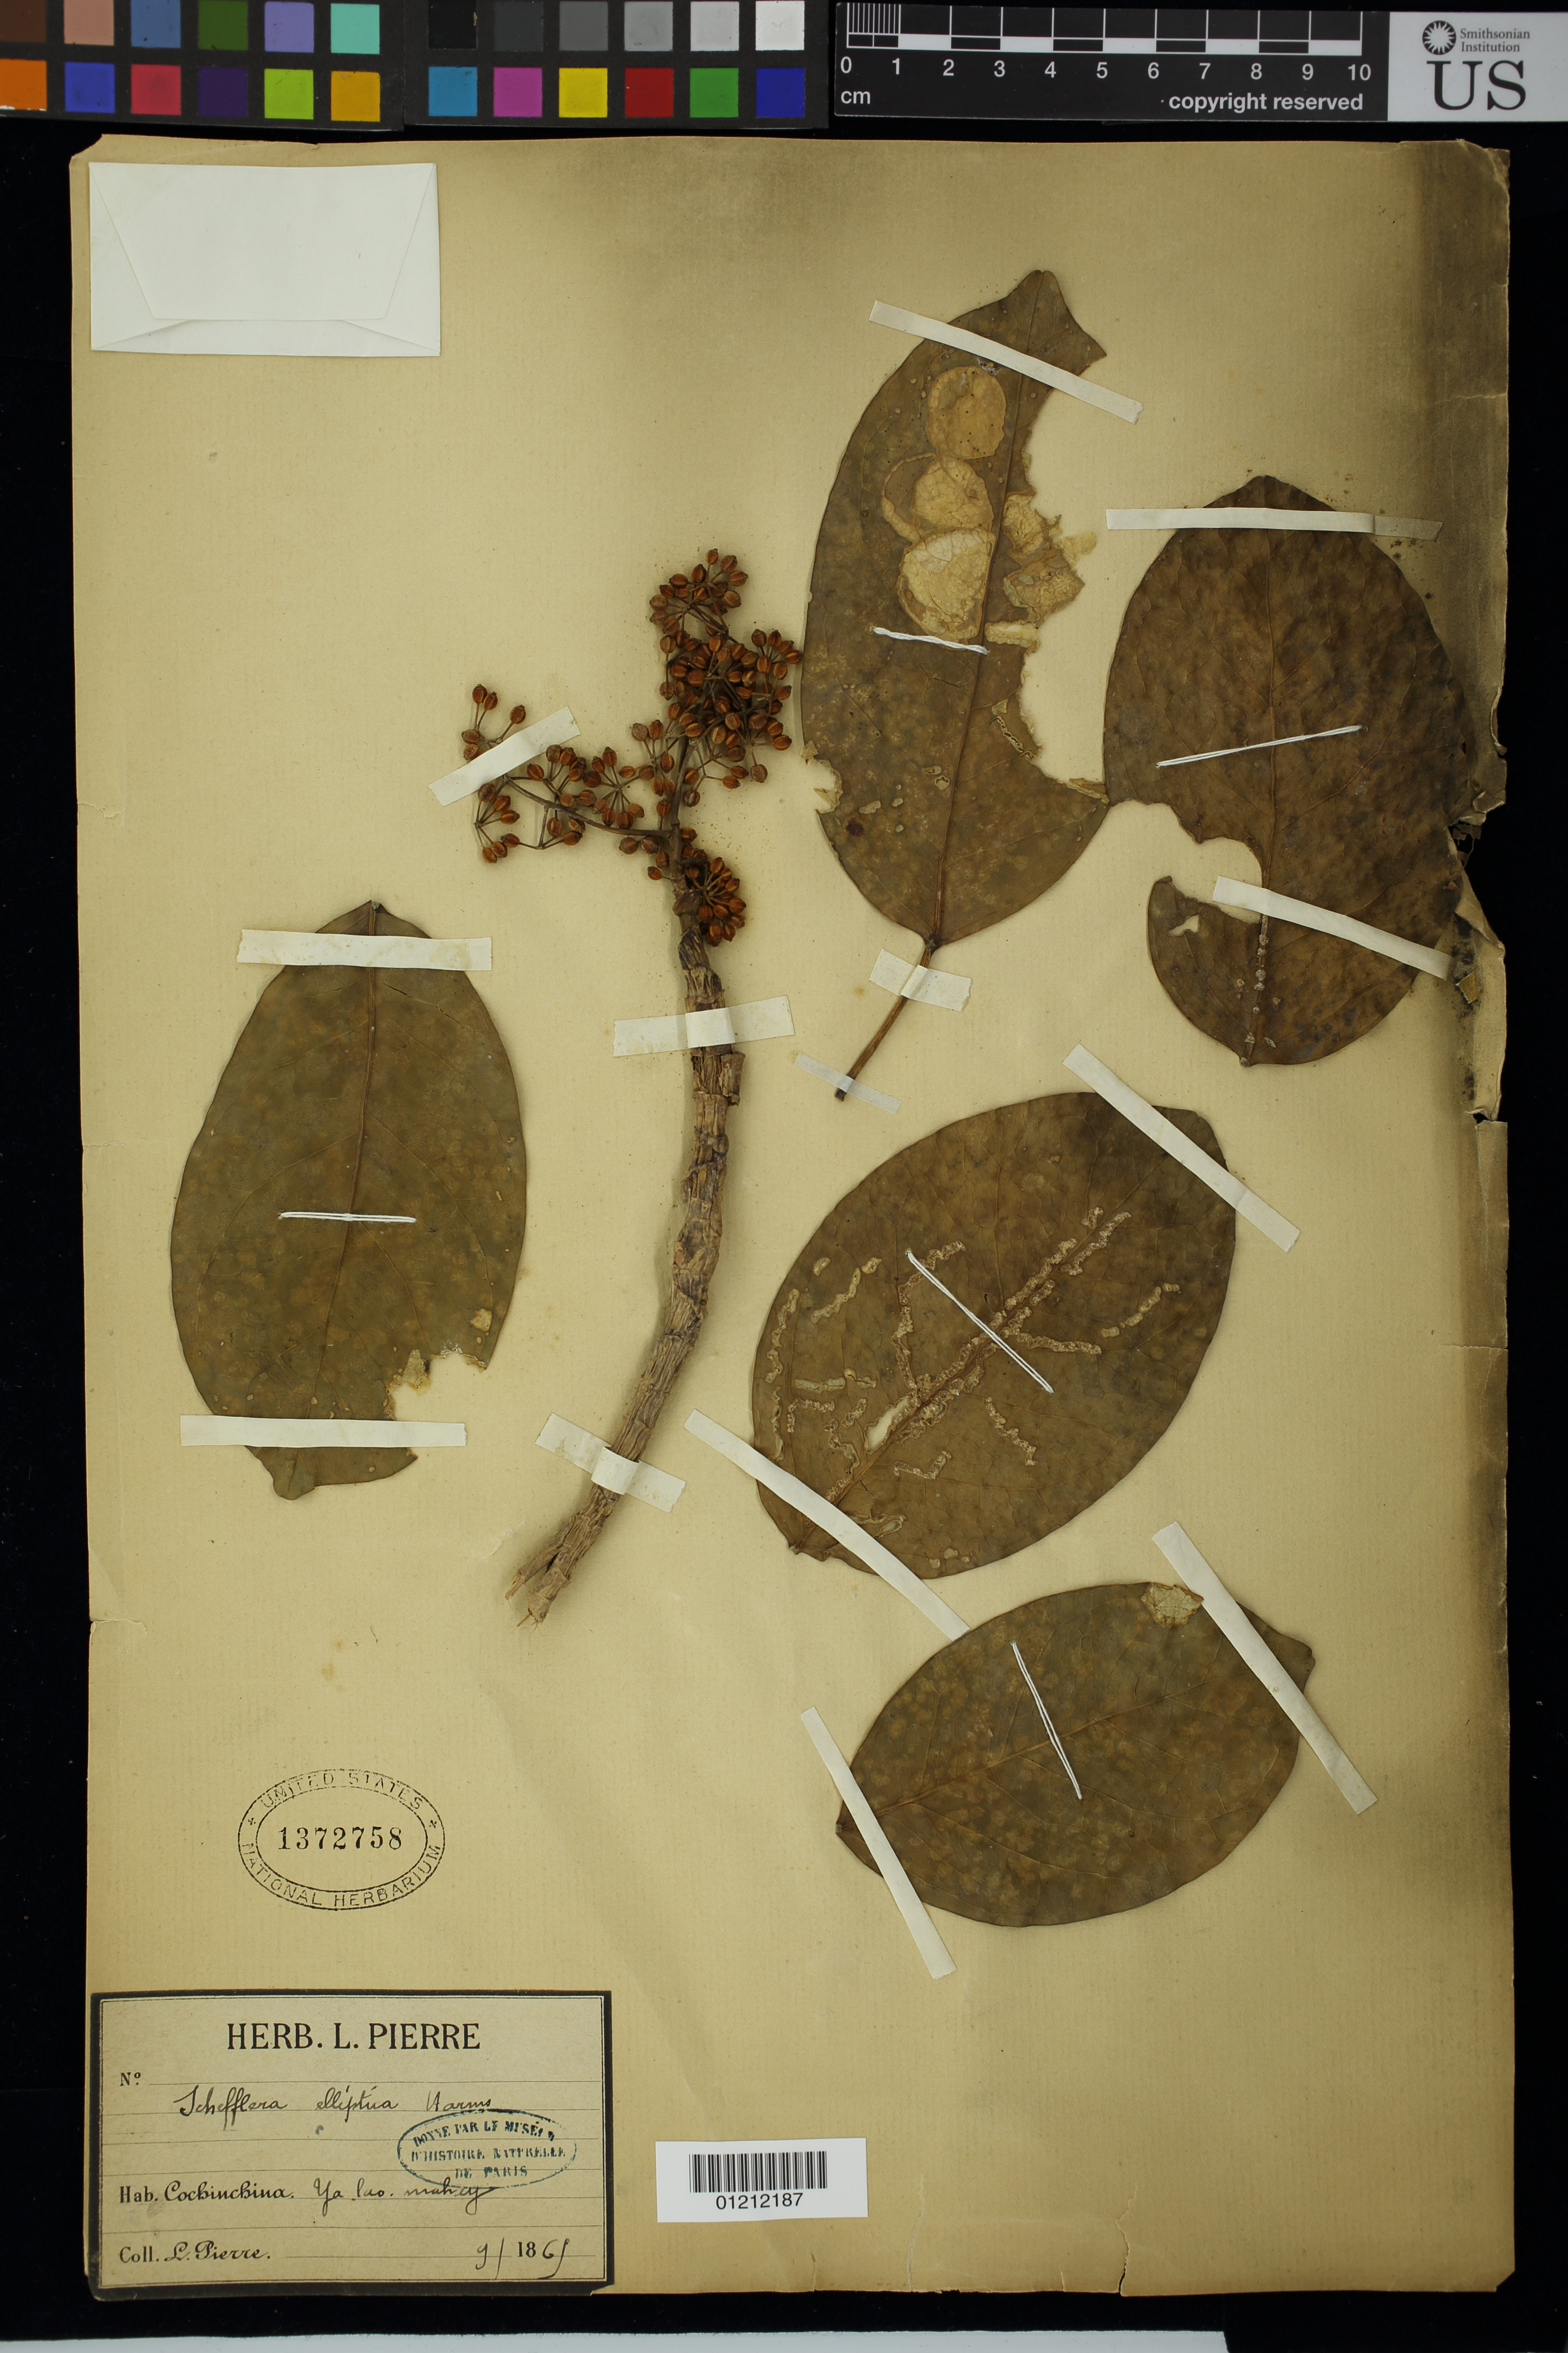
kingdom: Plantae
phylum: Tracheophyta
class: Magnoliopsida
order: Apiales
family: Araliaceae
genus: Schefflera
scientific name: Schefflera clarkeana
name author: Craib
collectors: L. Pierre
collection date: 1869-09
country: Vietnam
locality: Cochinchina. Ya lao mahey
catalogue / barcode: US 1372758